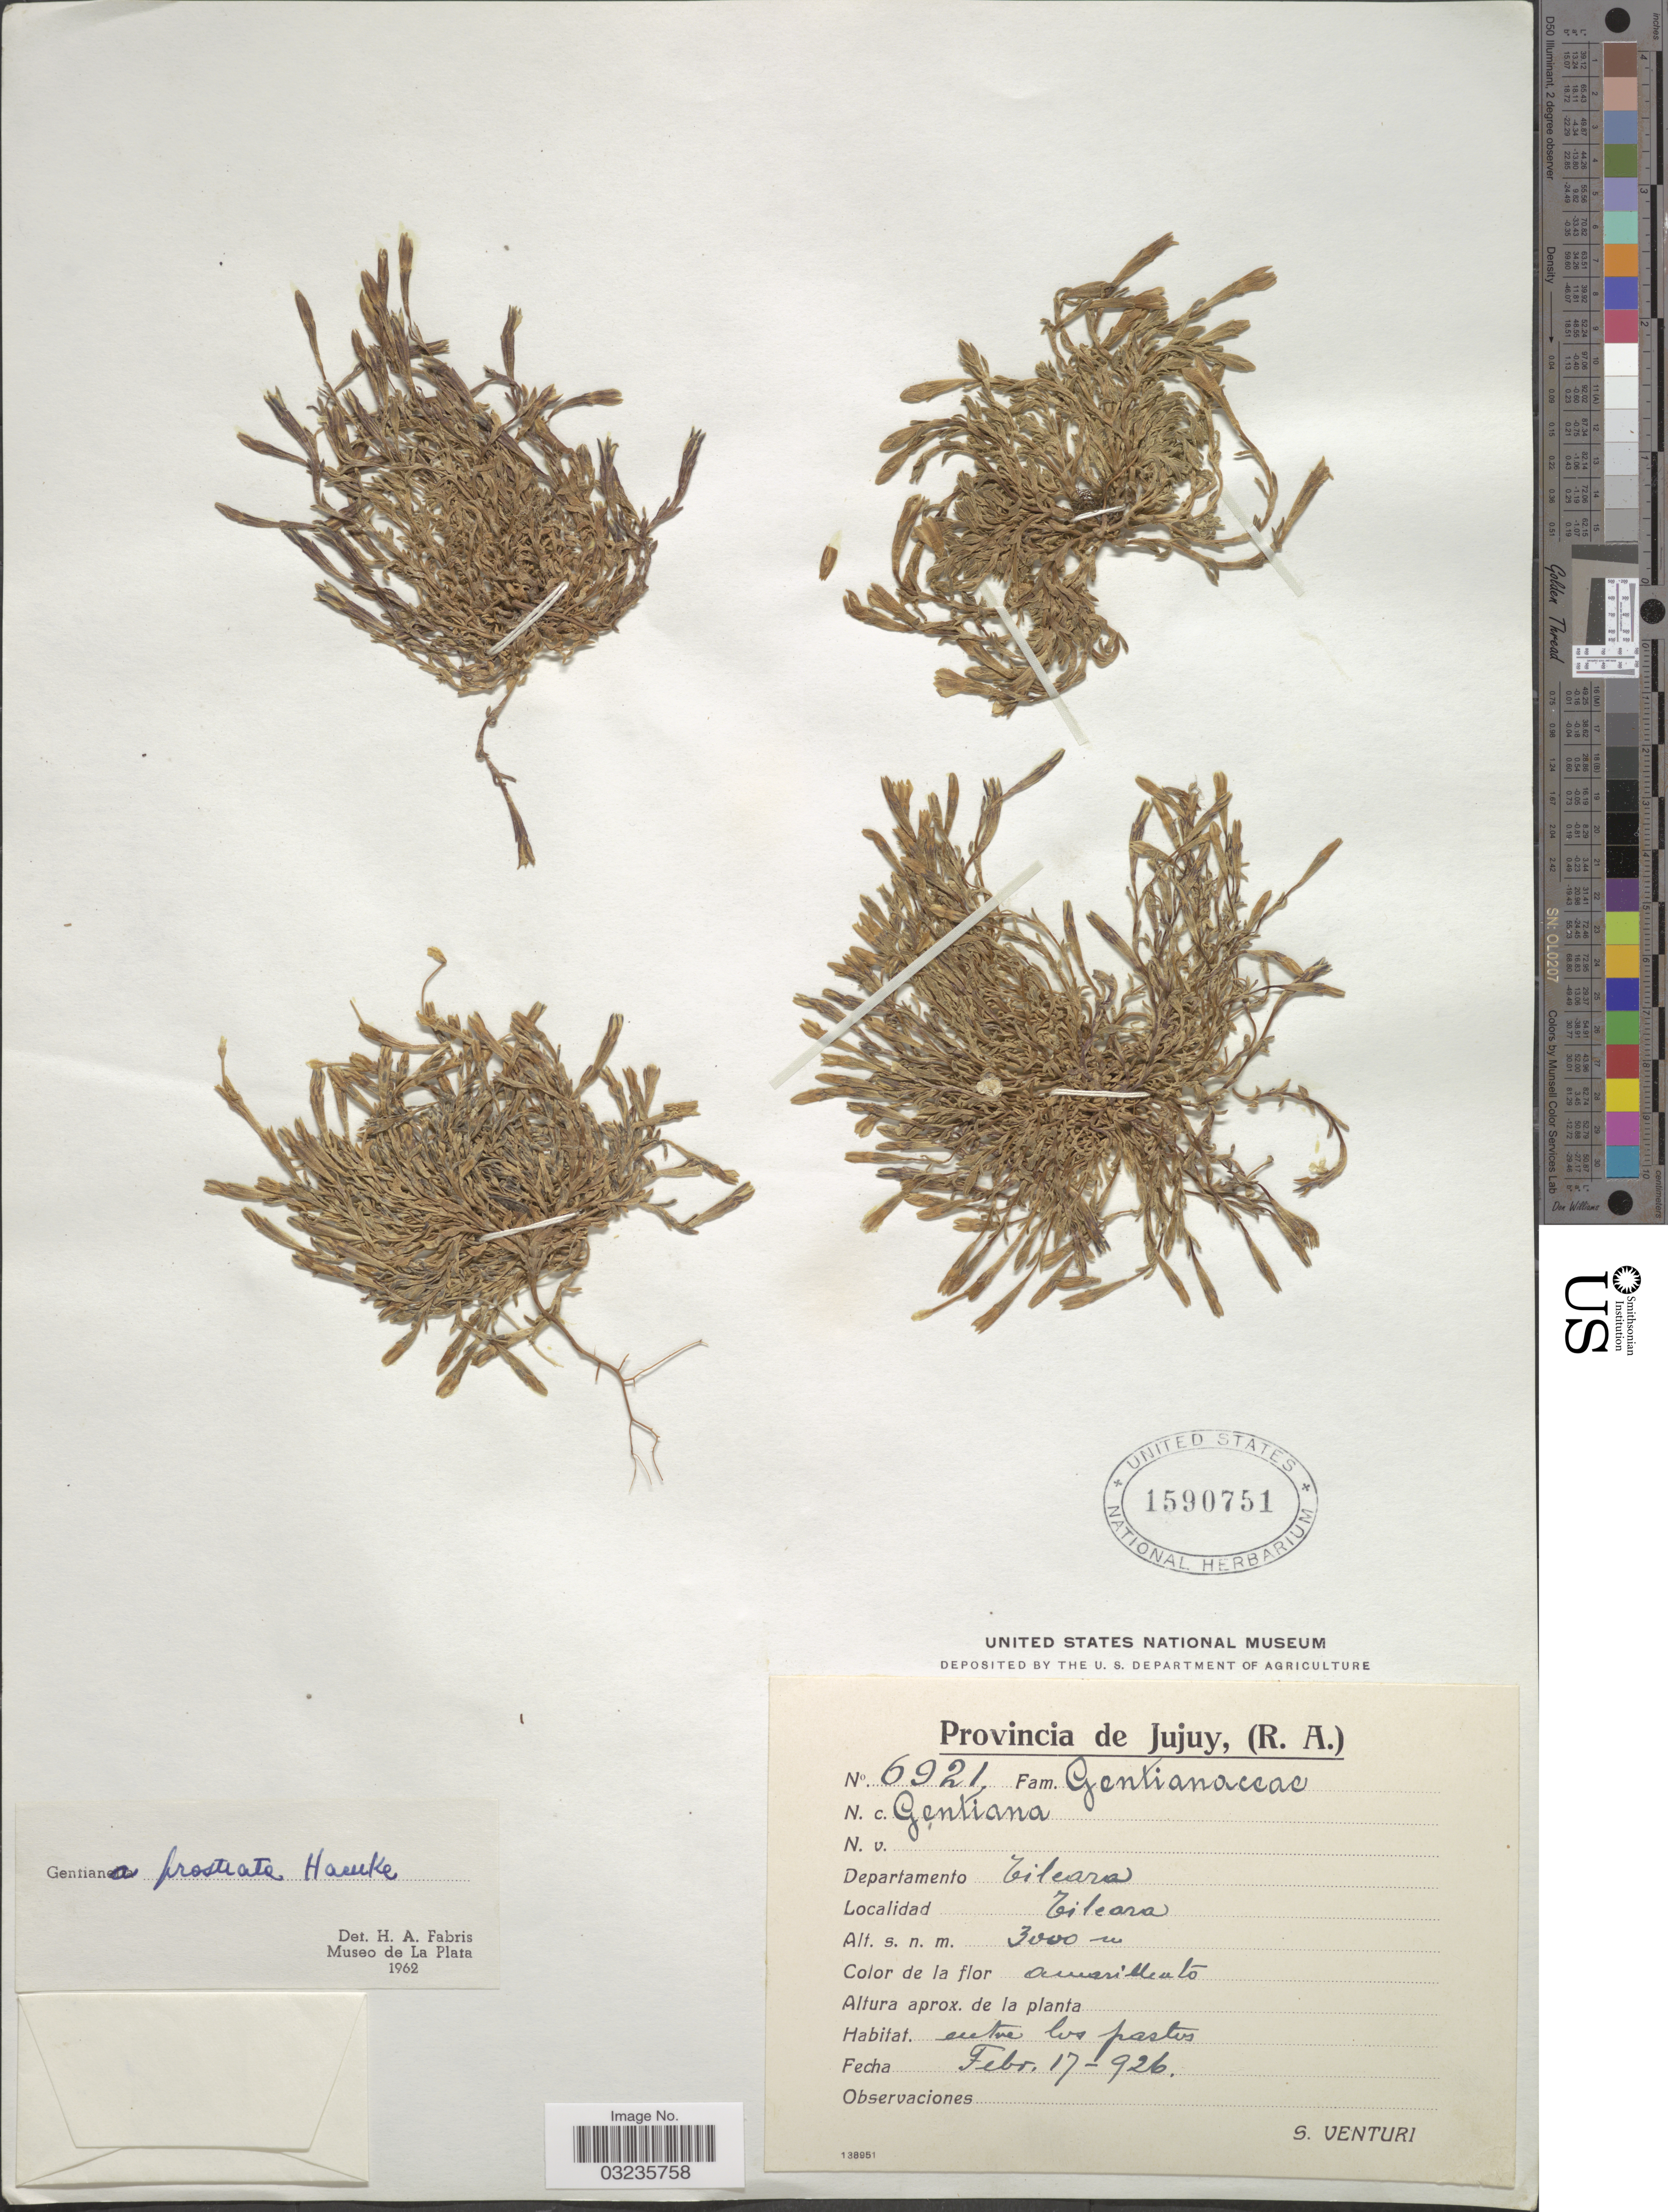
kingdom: Plantae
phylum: Tracheophyta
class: Magnoliopsida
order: Gentianales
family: Gentianaceae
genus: Gentiana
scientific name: Gentiana prostrata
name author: Haenke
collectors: S. Venturi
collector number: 6921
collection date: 1926-02-17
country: Argentina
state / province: Jujuy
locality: Departamento Tilcara. Tilcara.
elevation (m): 3000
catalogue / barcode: US 1590751